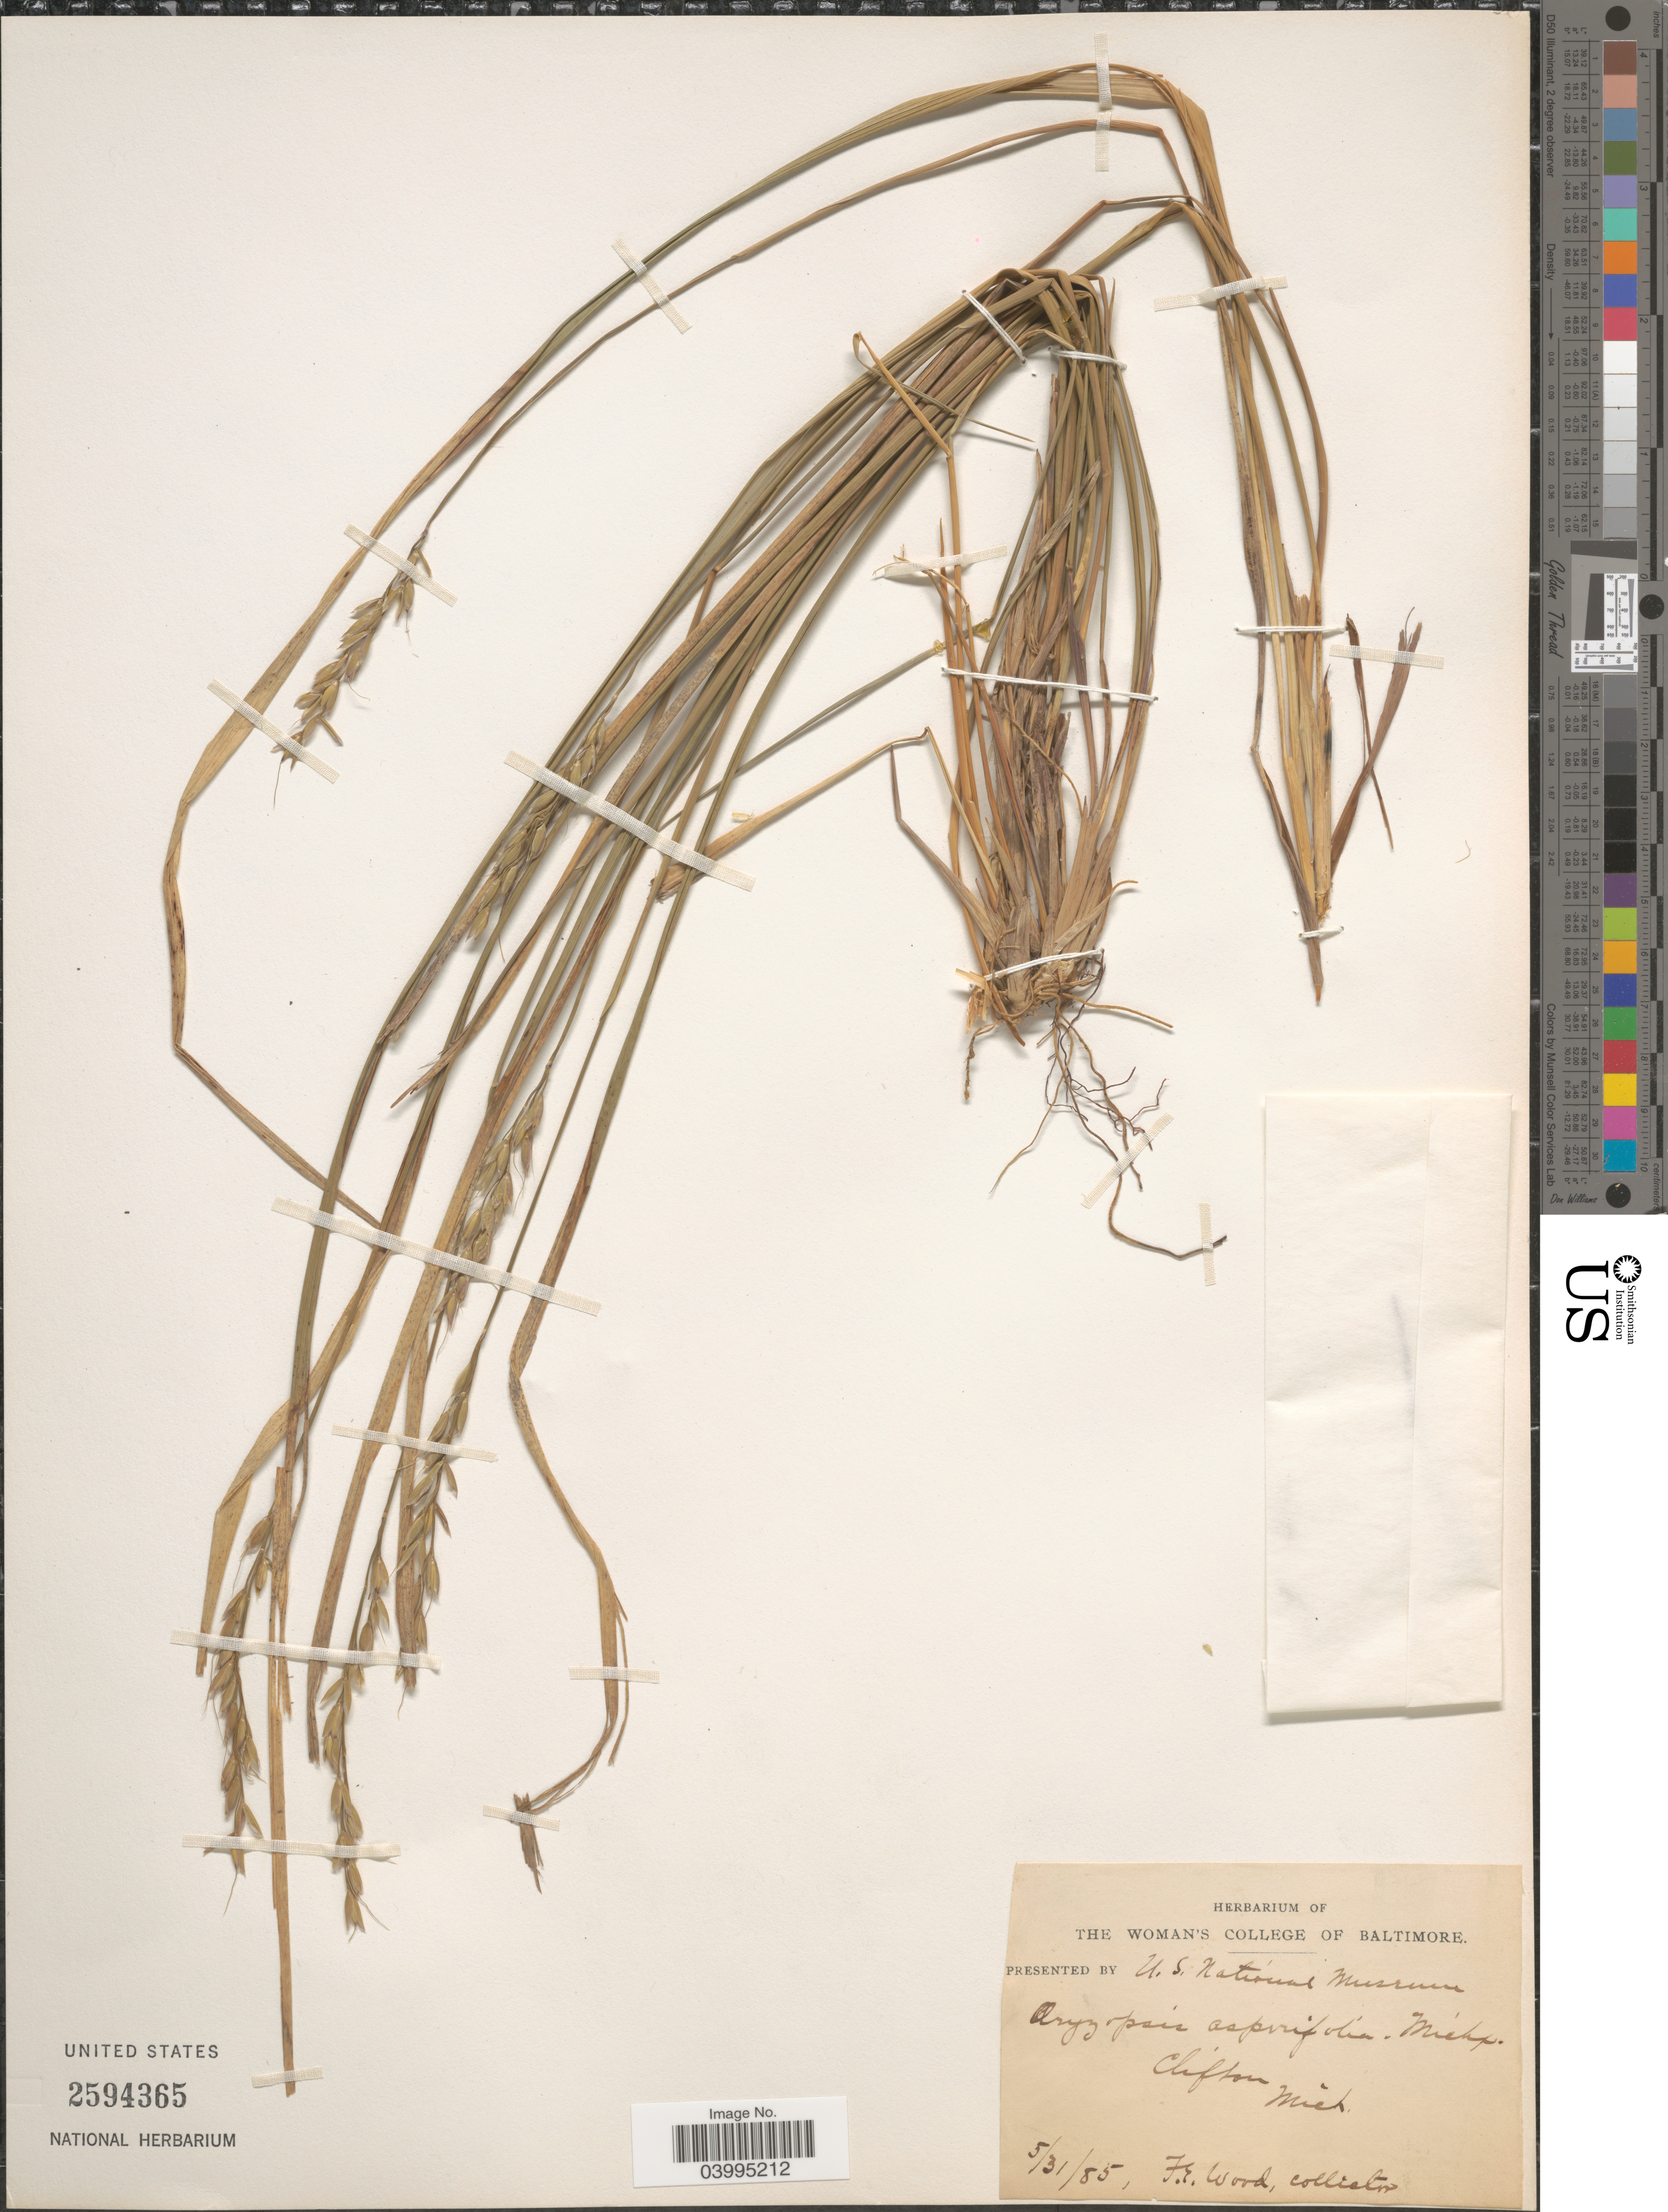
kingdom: Plantae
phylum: Tracheophyta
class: Liliopsida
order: Poales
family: Poaceae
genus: Oryzopsis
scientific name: Oryzopsis asperifolia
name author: Michx.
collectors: F. Wood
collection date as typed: Transcribed d/m/y: 31/5/85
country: United States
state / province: Michigan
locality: Clifton.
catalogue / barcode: US 2594365